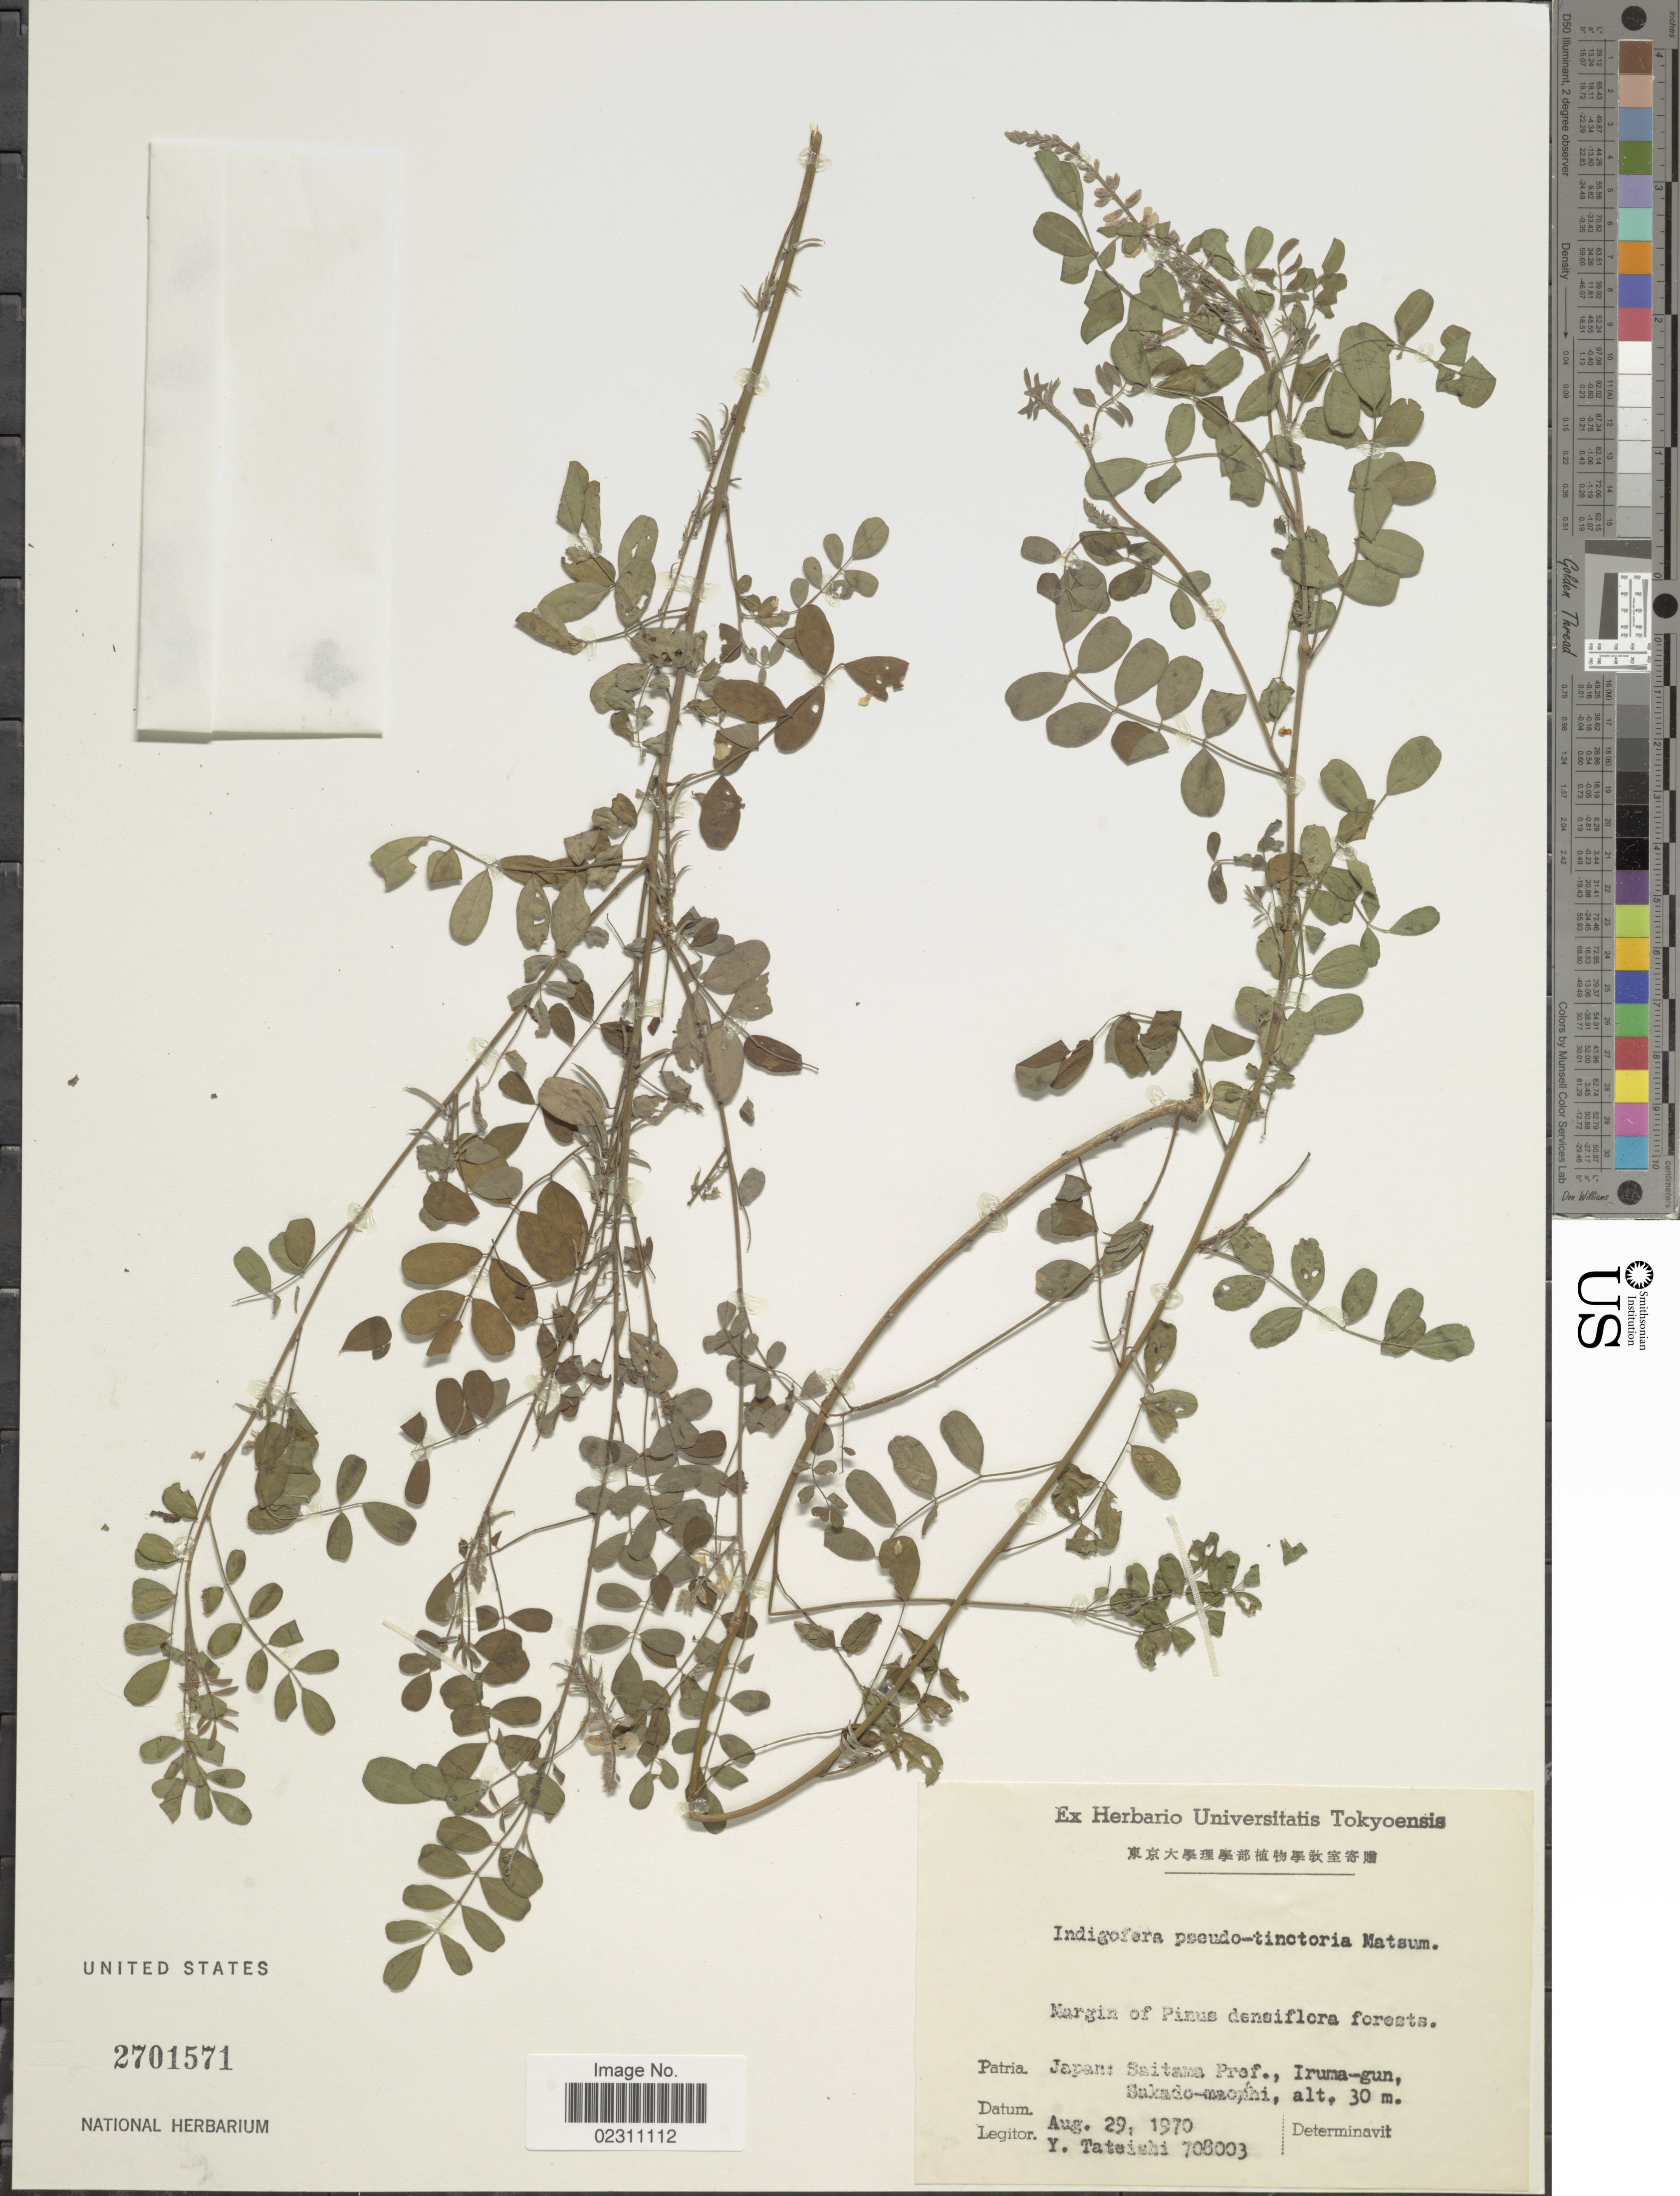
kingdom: Plantae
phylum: Tracheophyta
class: Magnoliopsida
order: Fabales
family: Fabaceae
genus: Indigofera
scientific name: Indigofera pseudotinctoria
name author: Matsum.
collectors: Y. Tateishi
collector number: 708003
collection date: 1970-08-29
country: Japan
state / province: Saitama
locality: Iruma-gun, Sakudo-maohi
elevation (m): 30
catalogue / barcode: US 2701571